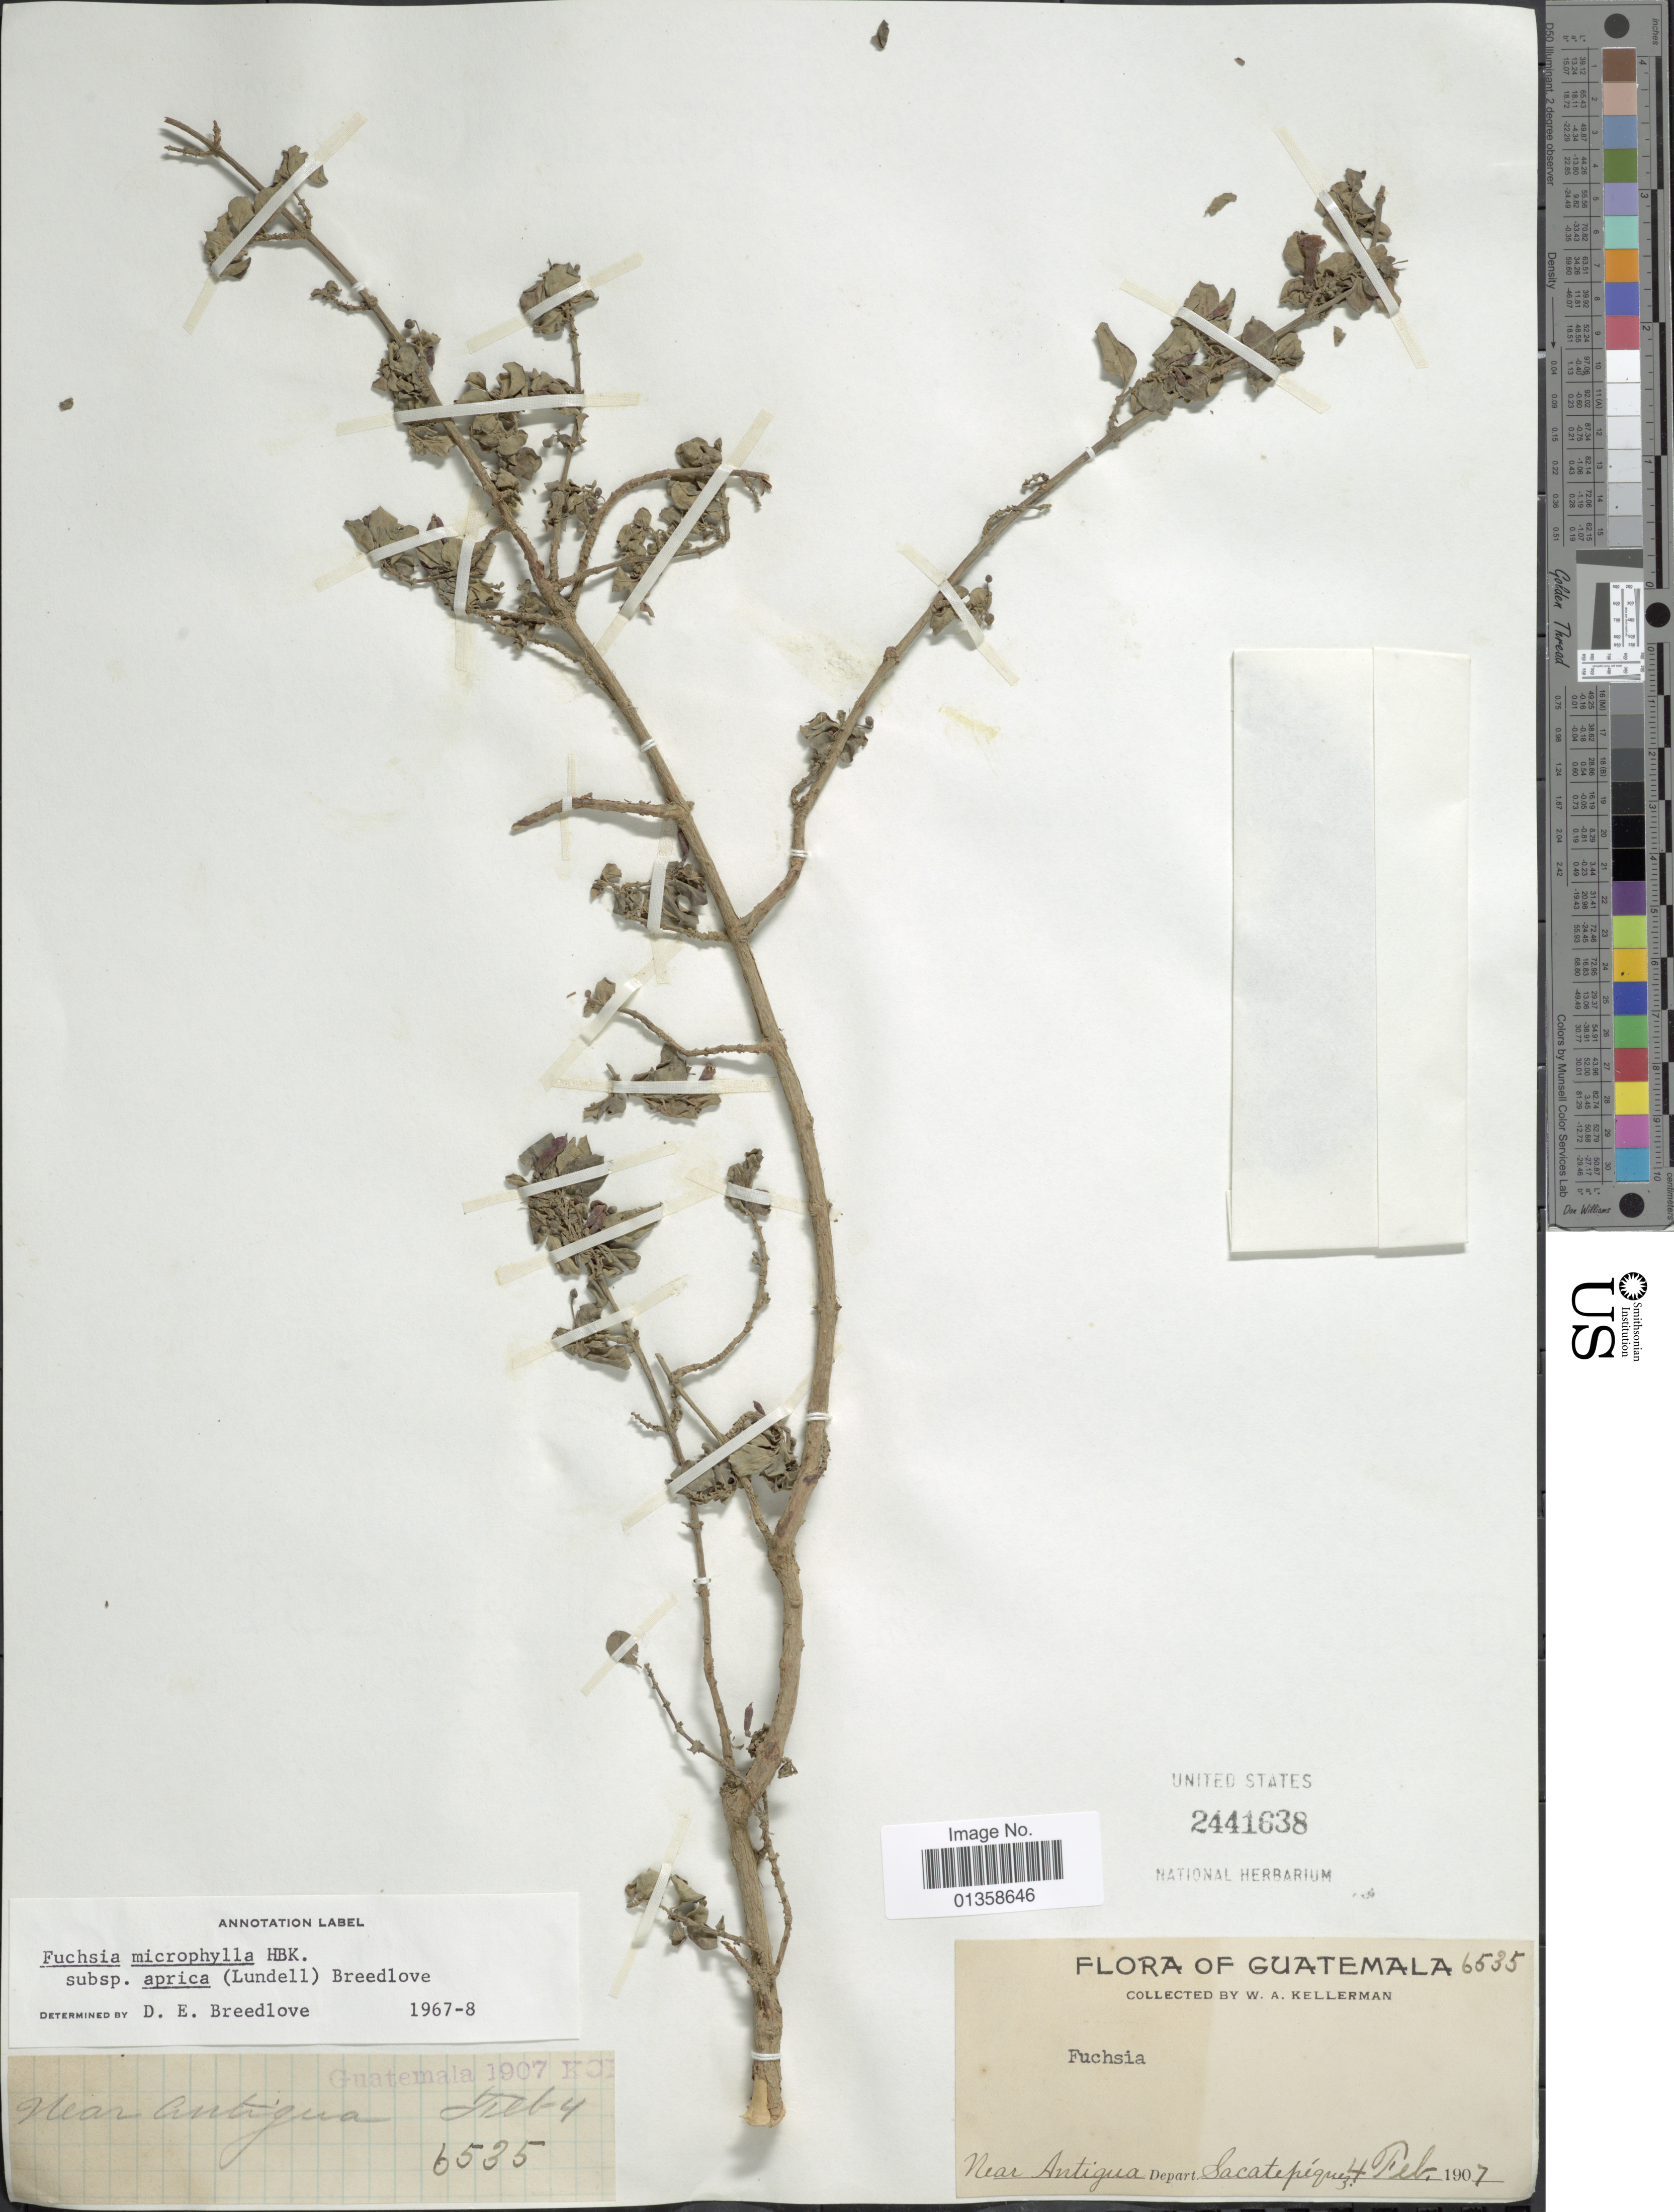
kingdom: Plantae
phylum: Tracheophyta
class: Magnoliopsida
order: Myrtales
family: Onagraceae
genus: Fuchsia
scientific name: Fuchsia microphylla subsp. aprica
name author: (Lundell) Breedlove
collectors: W. Kellerman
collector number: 6535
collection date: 1907-02-04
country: Guatemala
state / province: Sacatepéquez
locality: Near Antigua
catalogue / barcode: US 2441638